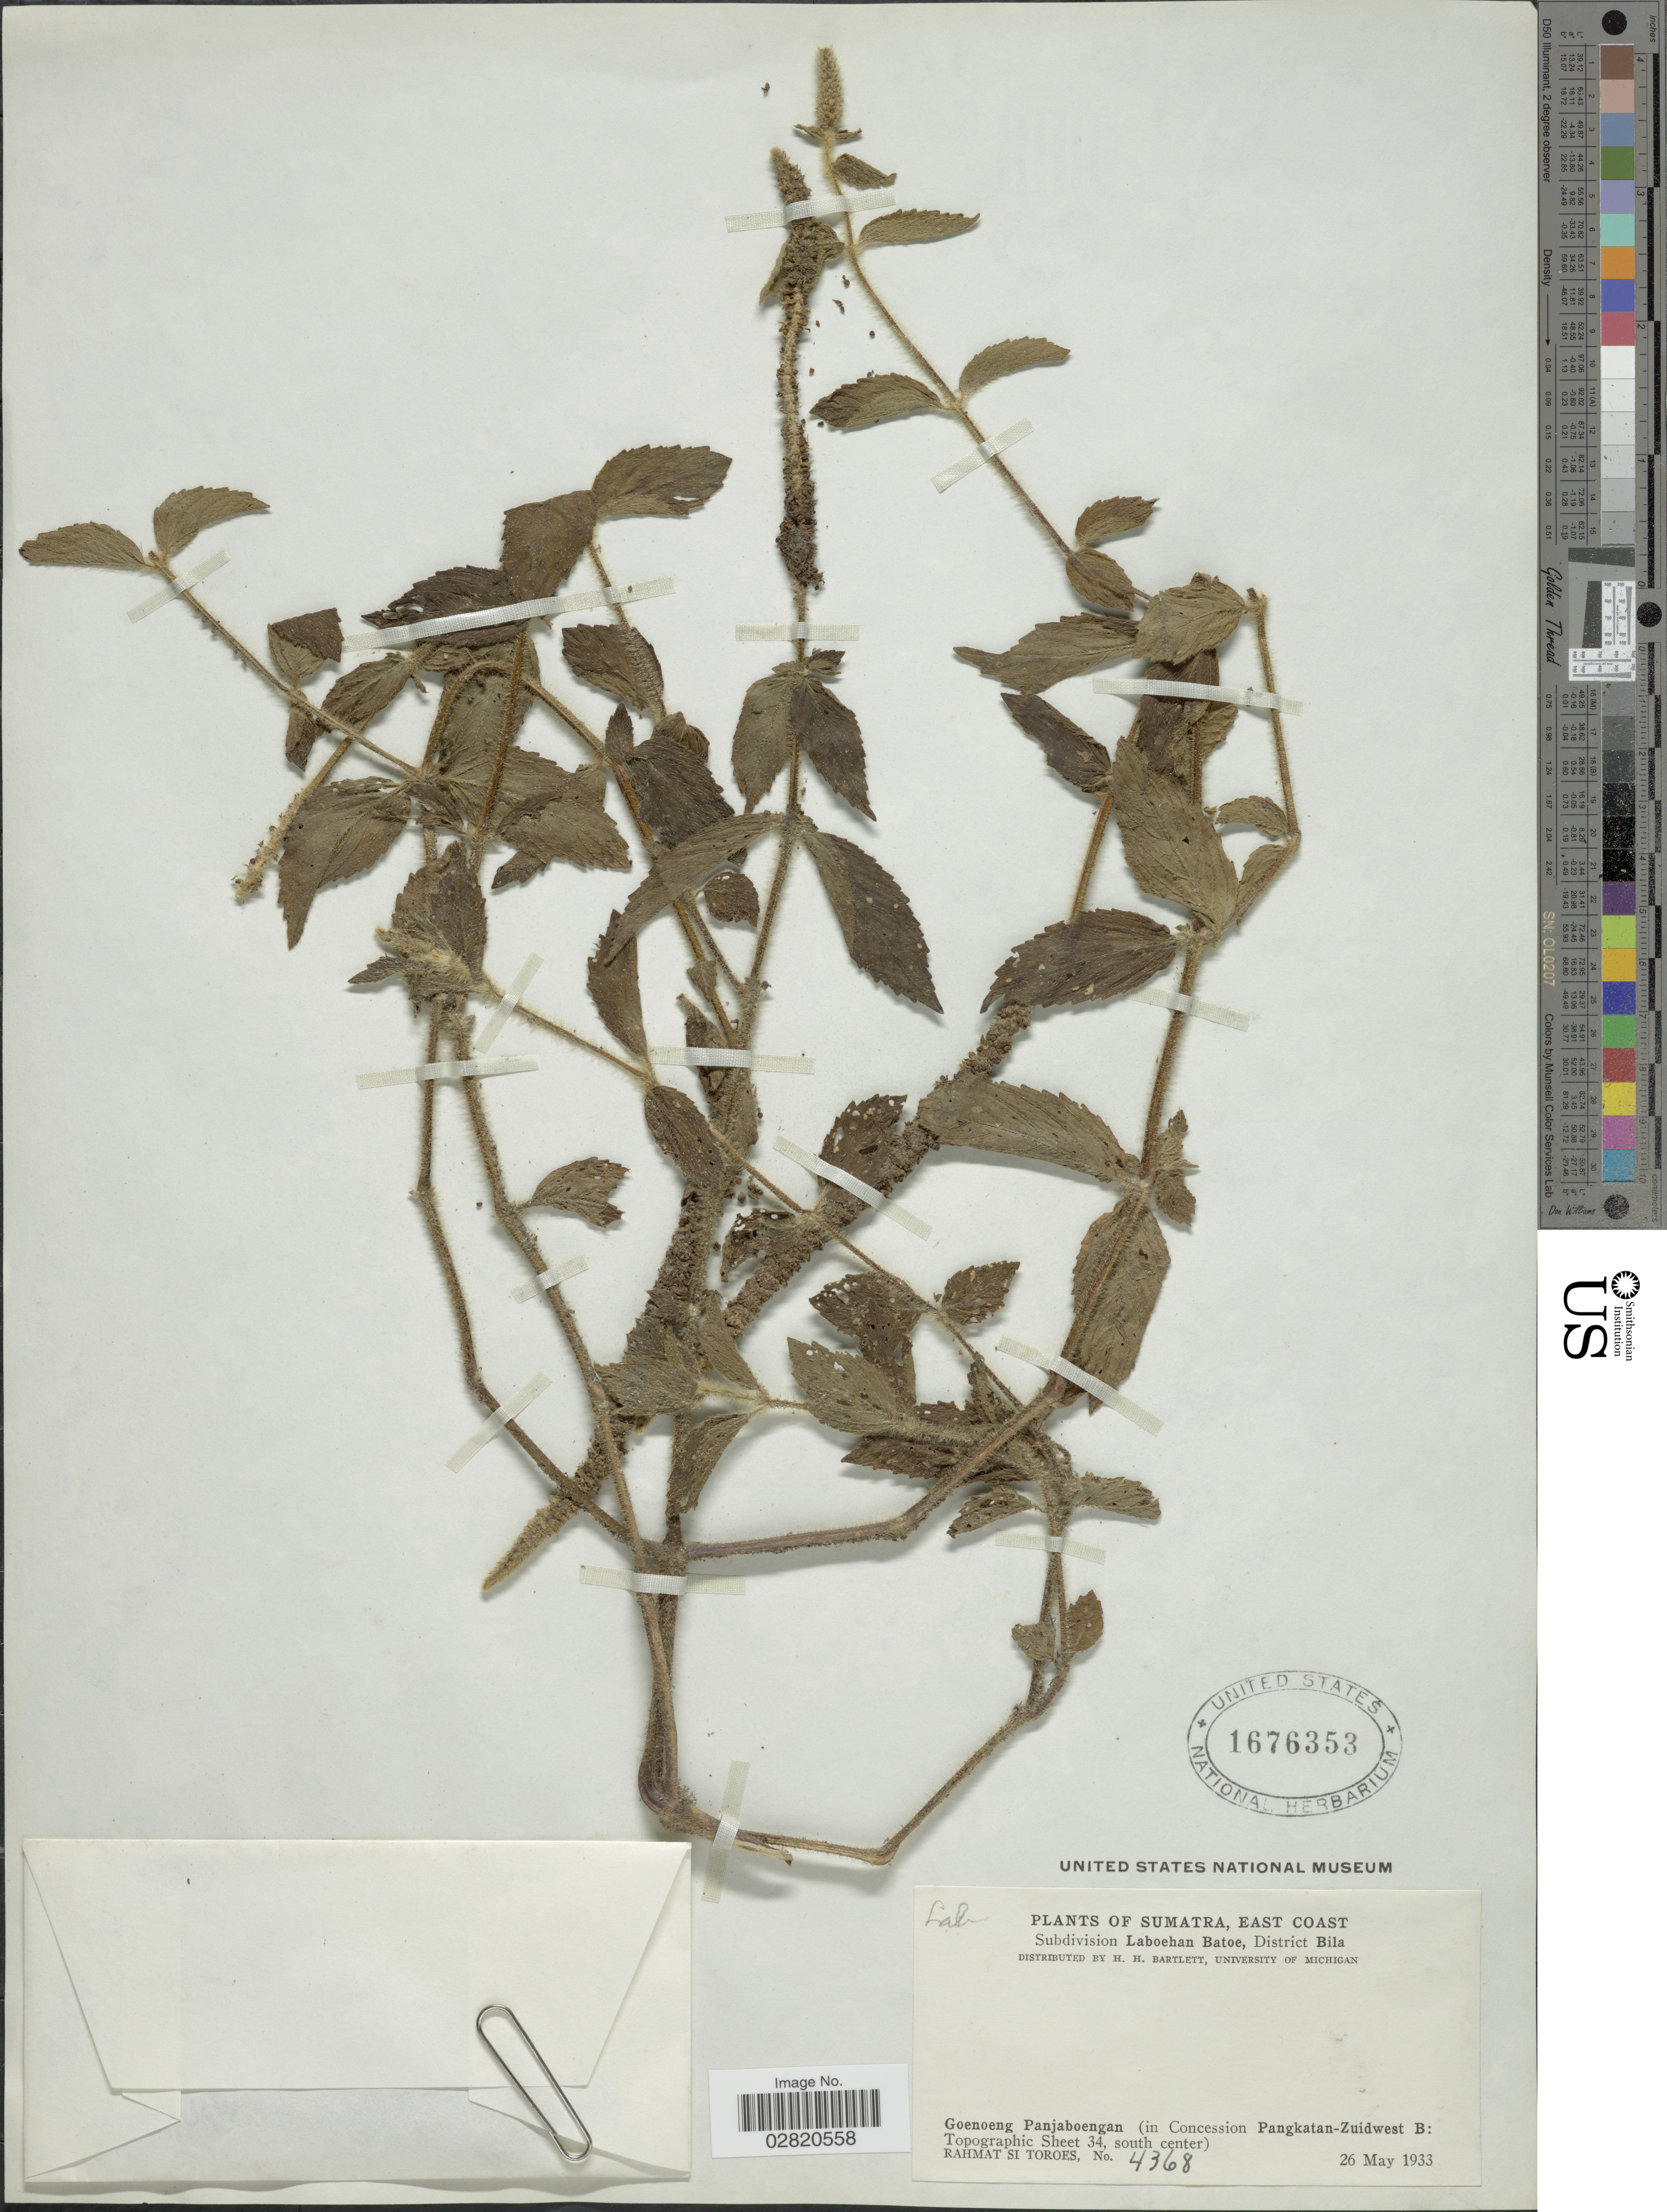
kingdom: Plantae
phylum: Tracheophyta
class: Magnoliopsida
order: Lamiales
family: Lamiaceae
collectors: Rahmat Si Boeea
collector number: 4368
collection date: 1933-05-26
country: Indonesia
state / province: Sumatra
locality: East Coast. Subdivision Laboehan Batoe, District Bila. Goenoeng Panjaboengan (in Concession Pangkatan-Zuidwest B: Topographic Sheet 34, south center).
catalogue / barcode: US 1676353